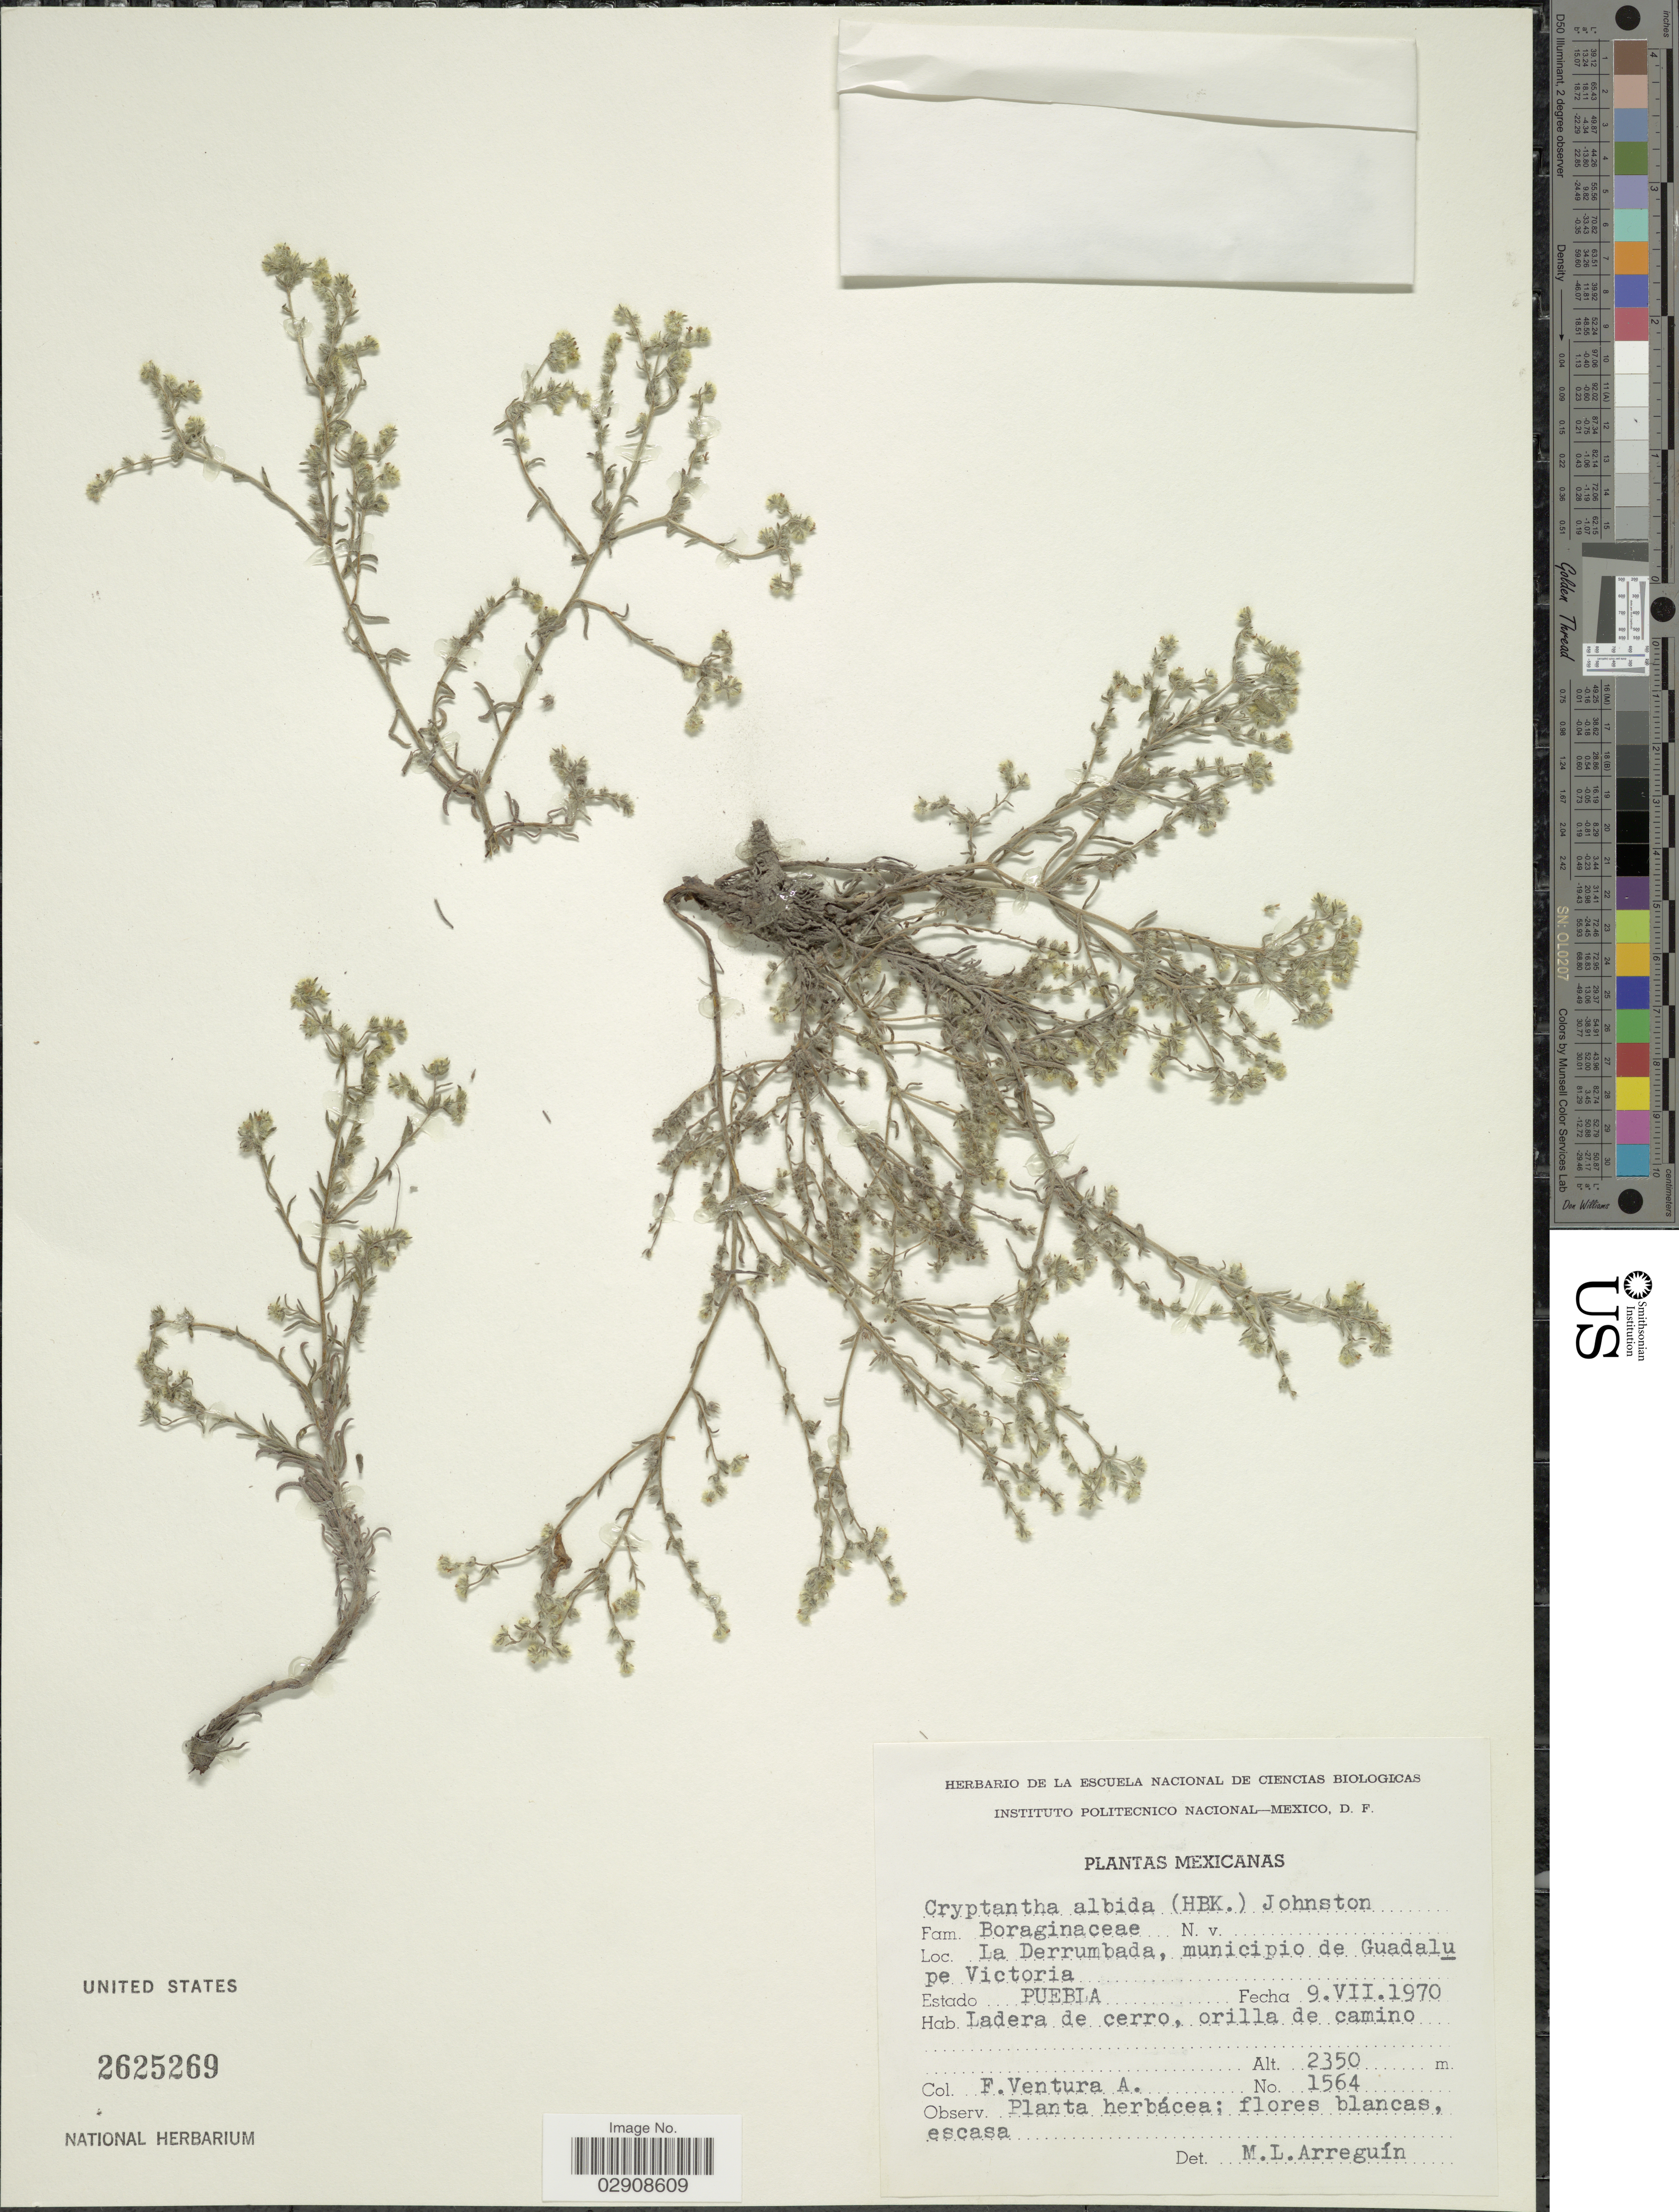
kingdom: Plantae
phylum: Tracheophyta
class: Magnoliopsida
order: Boraginales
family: Boraginaceae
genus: Cryptantha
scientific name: Cryptantha albida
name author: (Kunth) I.M. Johnst.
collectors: F. Ventura A.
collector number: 1564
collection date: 1970-07-09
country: Mexico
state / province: Puebla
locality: La Derrumbada, municipio de Guadalupe Victoria.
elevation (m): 2350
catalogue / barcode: US 2625269